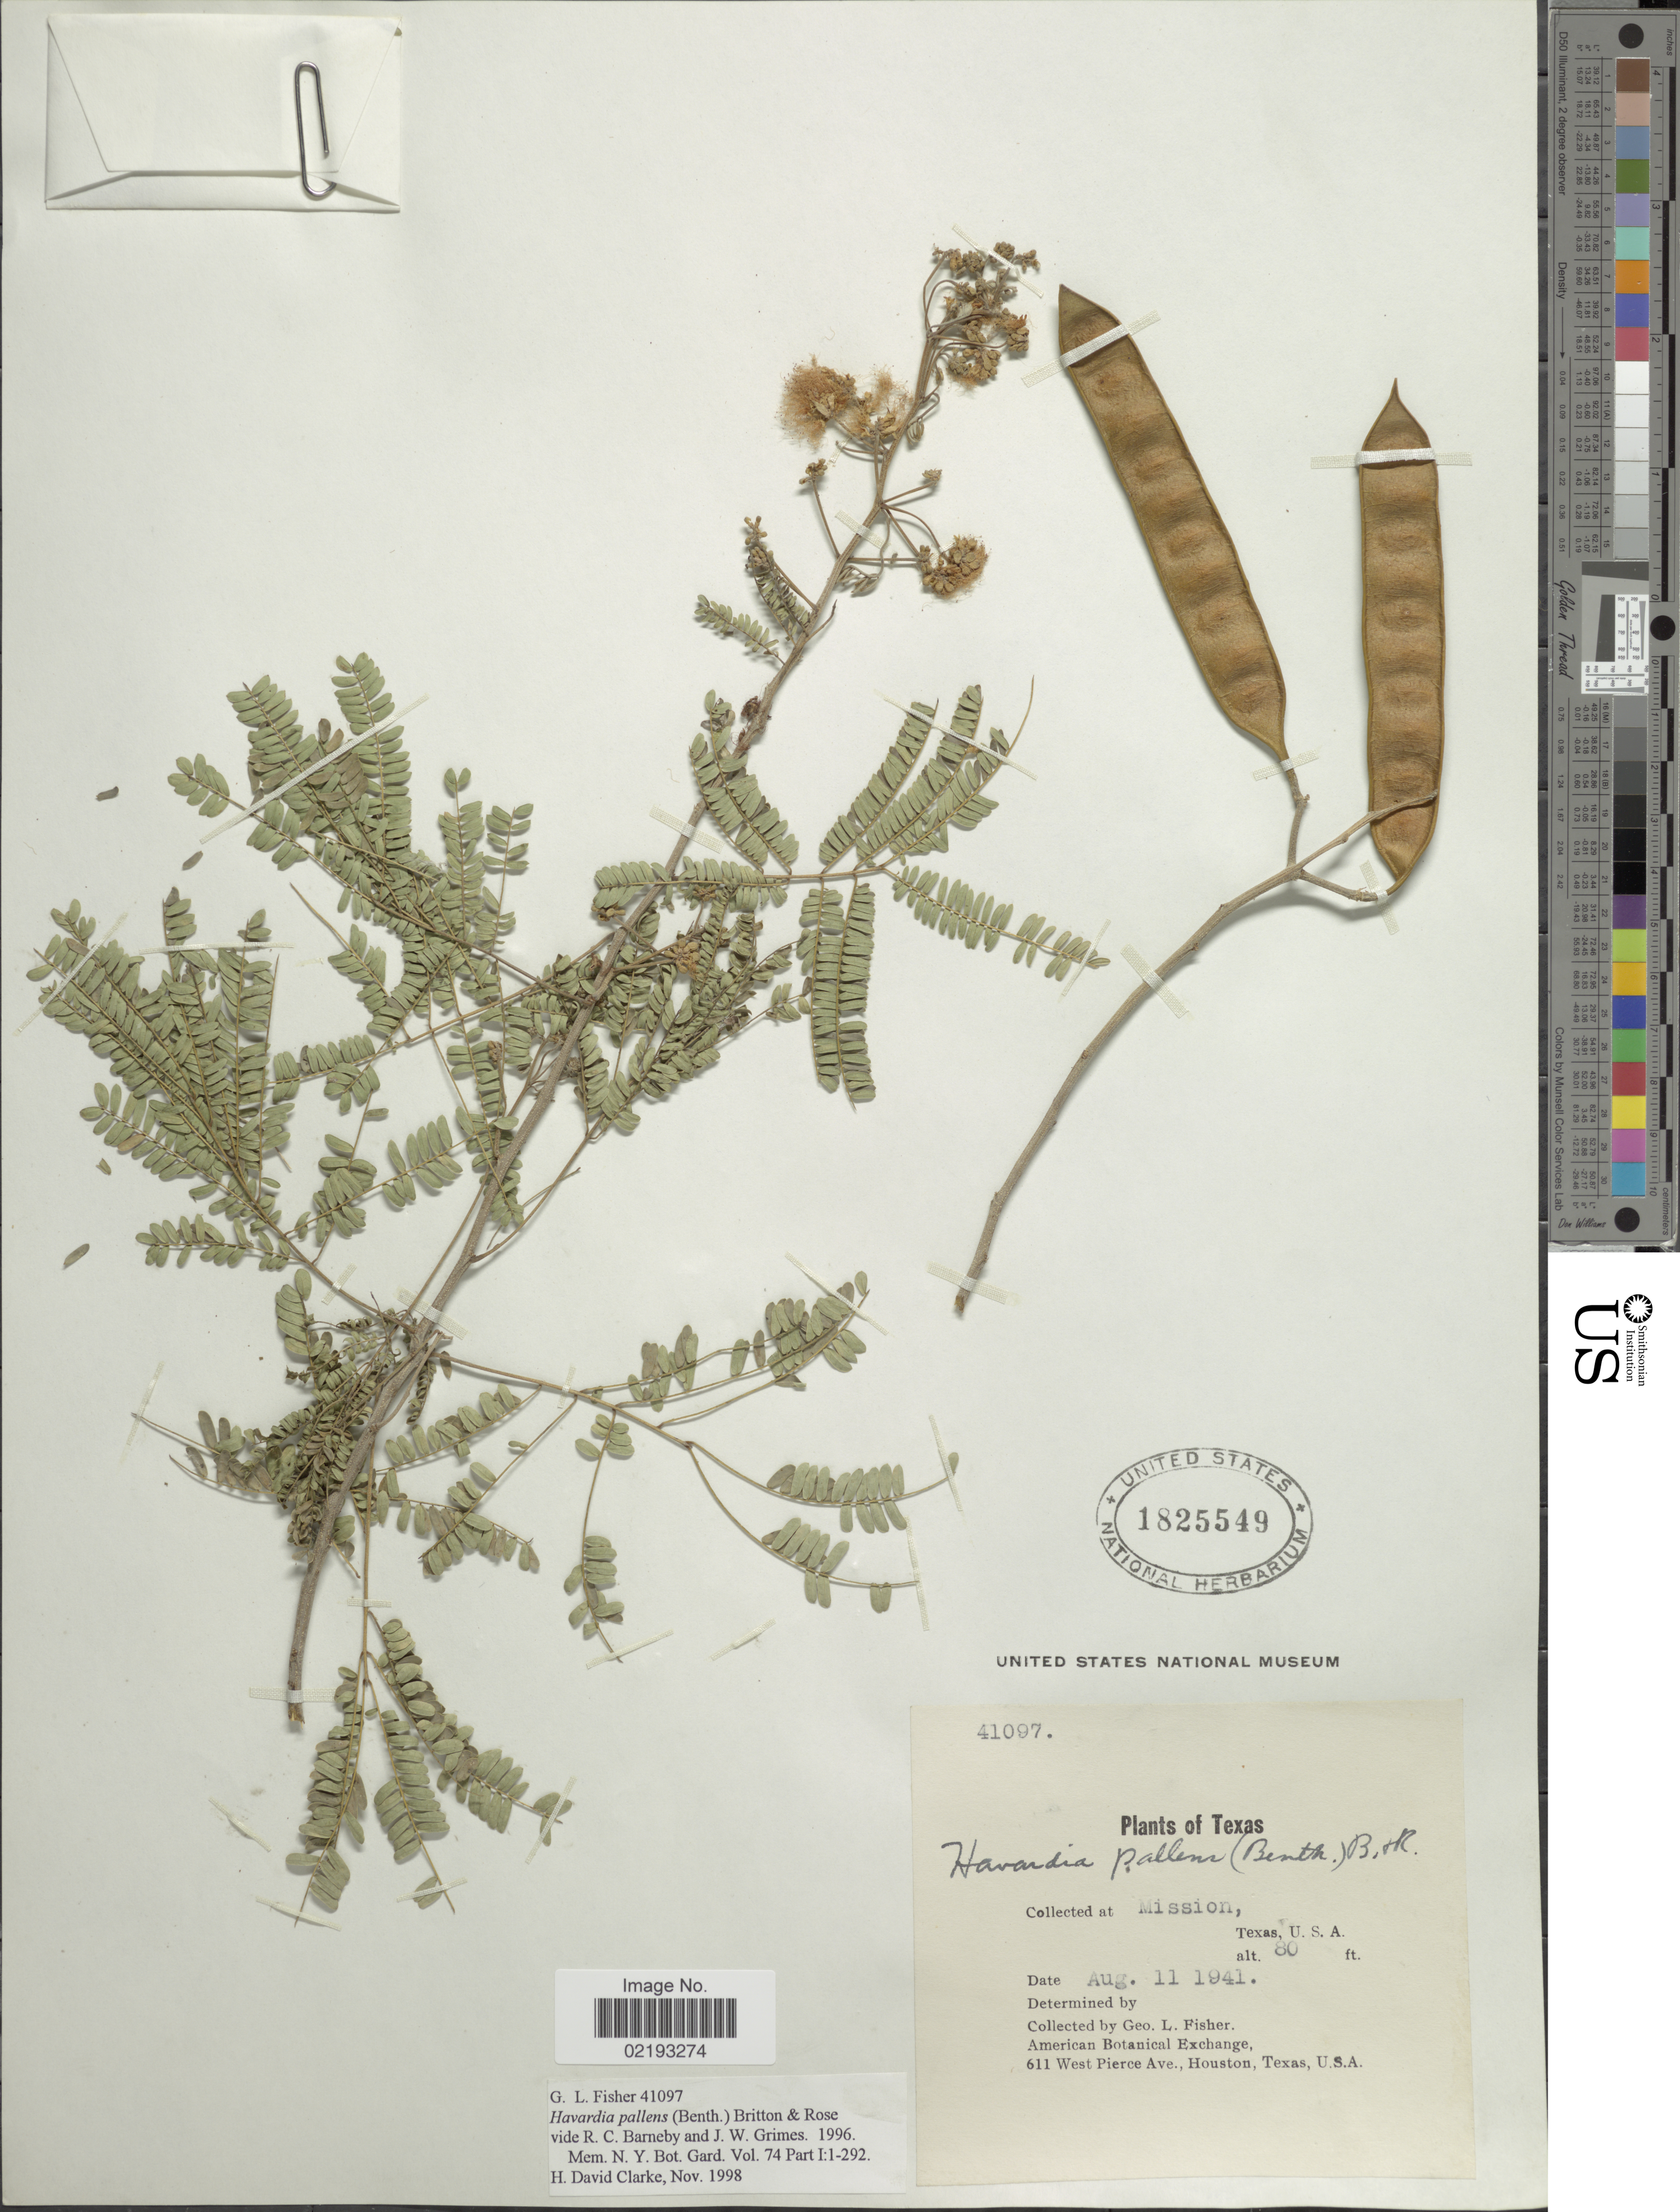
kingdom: Plantae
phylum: Tracheophyta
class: Magnoliopsida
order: Fabales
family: Fabaceae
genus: Havardia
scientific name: Havardia pallens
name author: (Benth.) Britton & Rose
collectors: G. L. Fisher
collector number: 41097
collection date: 1941-08-11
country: United States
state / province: Texas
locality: Mission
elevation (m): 24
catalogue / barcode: US 1825549